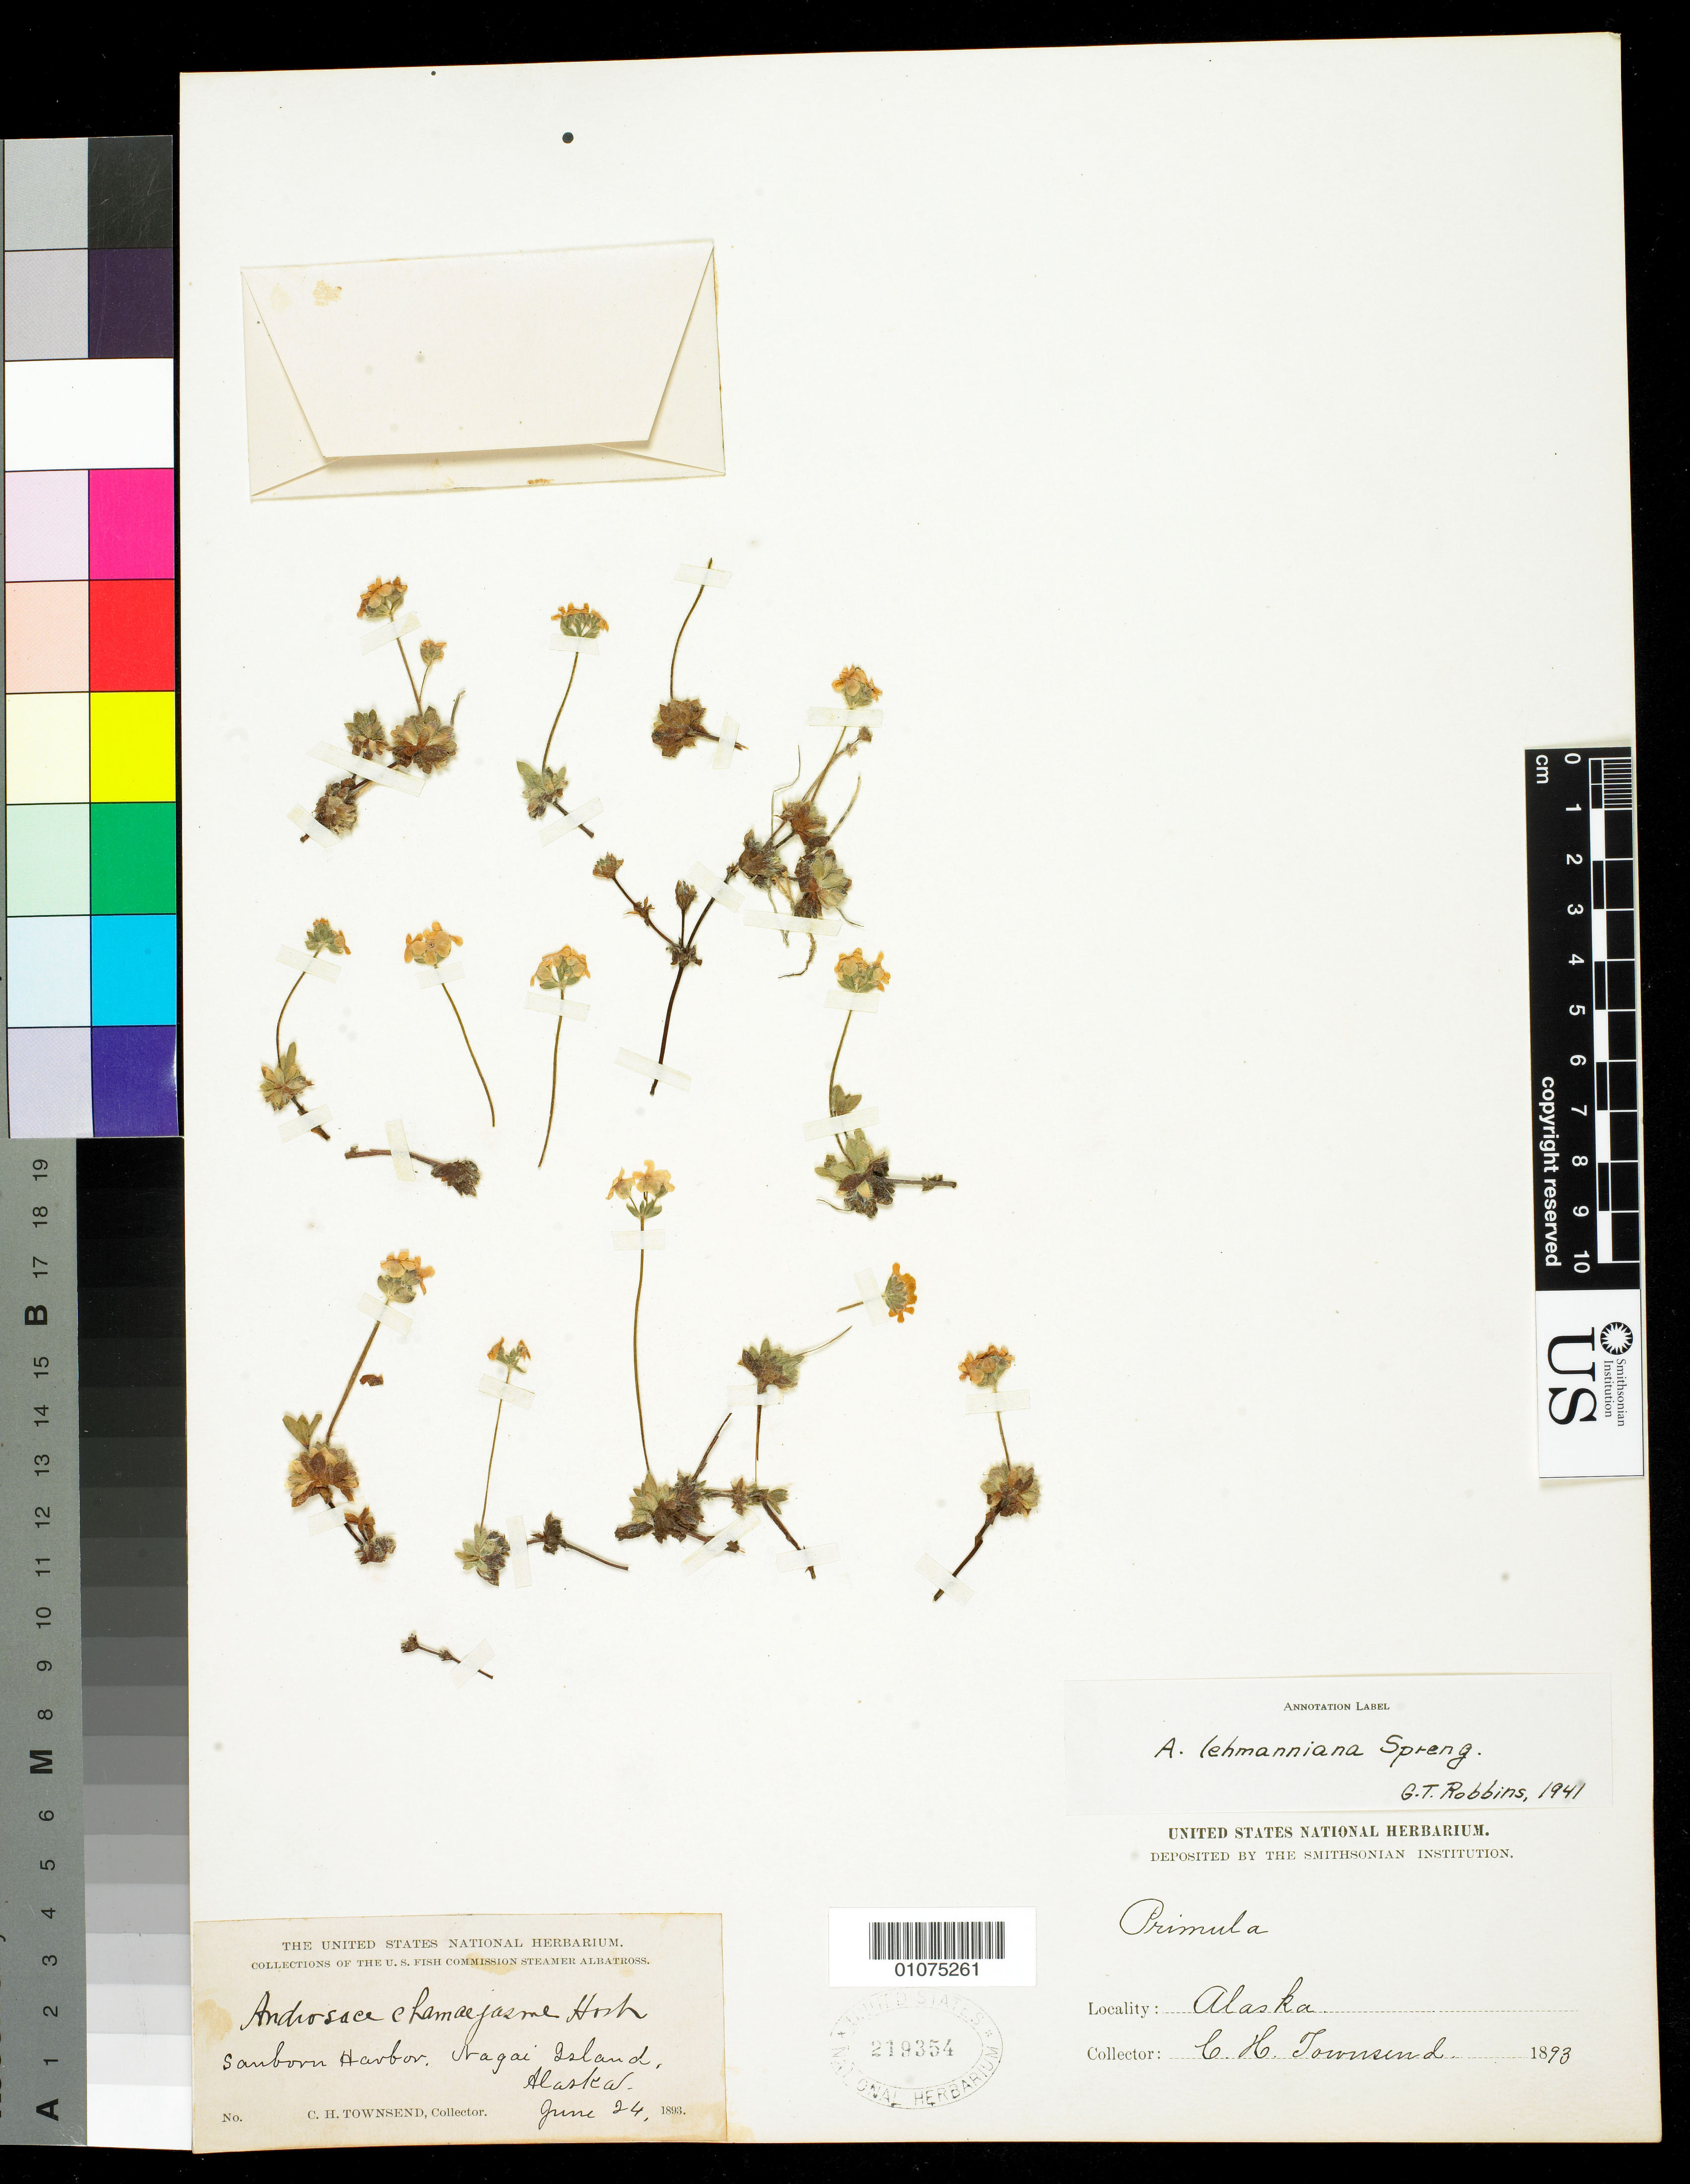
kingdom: Plantae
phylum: Tracheophyta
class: Magnoliopsida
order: Ericales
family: Primulaceae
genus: Androsace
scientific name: Androsace lehmanniana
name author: Spreng.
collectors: C. H. Townsend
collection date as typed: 24 Jun 1893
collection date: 1893-06-24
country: United States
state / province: Alaska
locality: Sanborn Harbor, Nagai Island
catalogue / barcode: US 219354